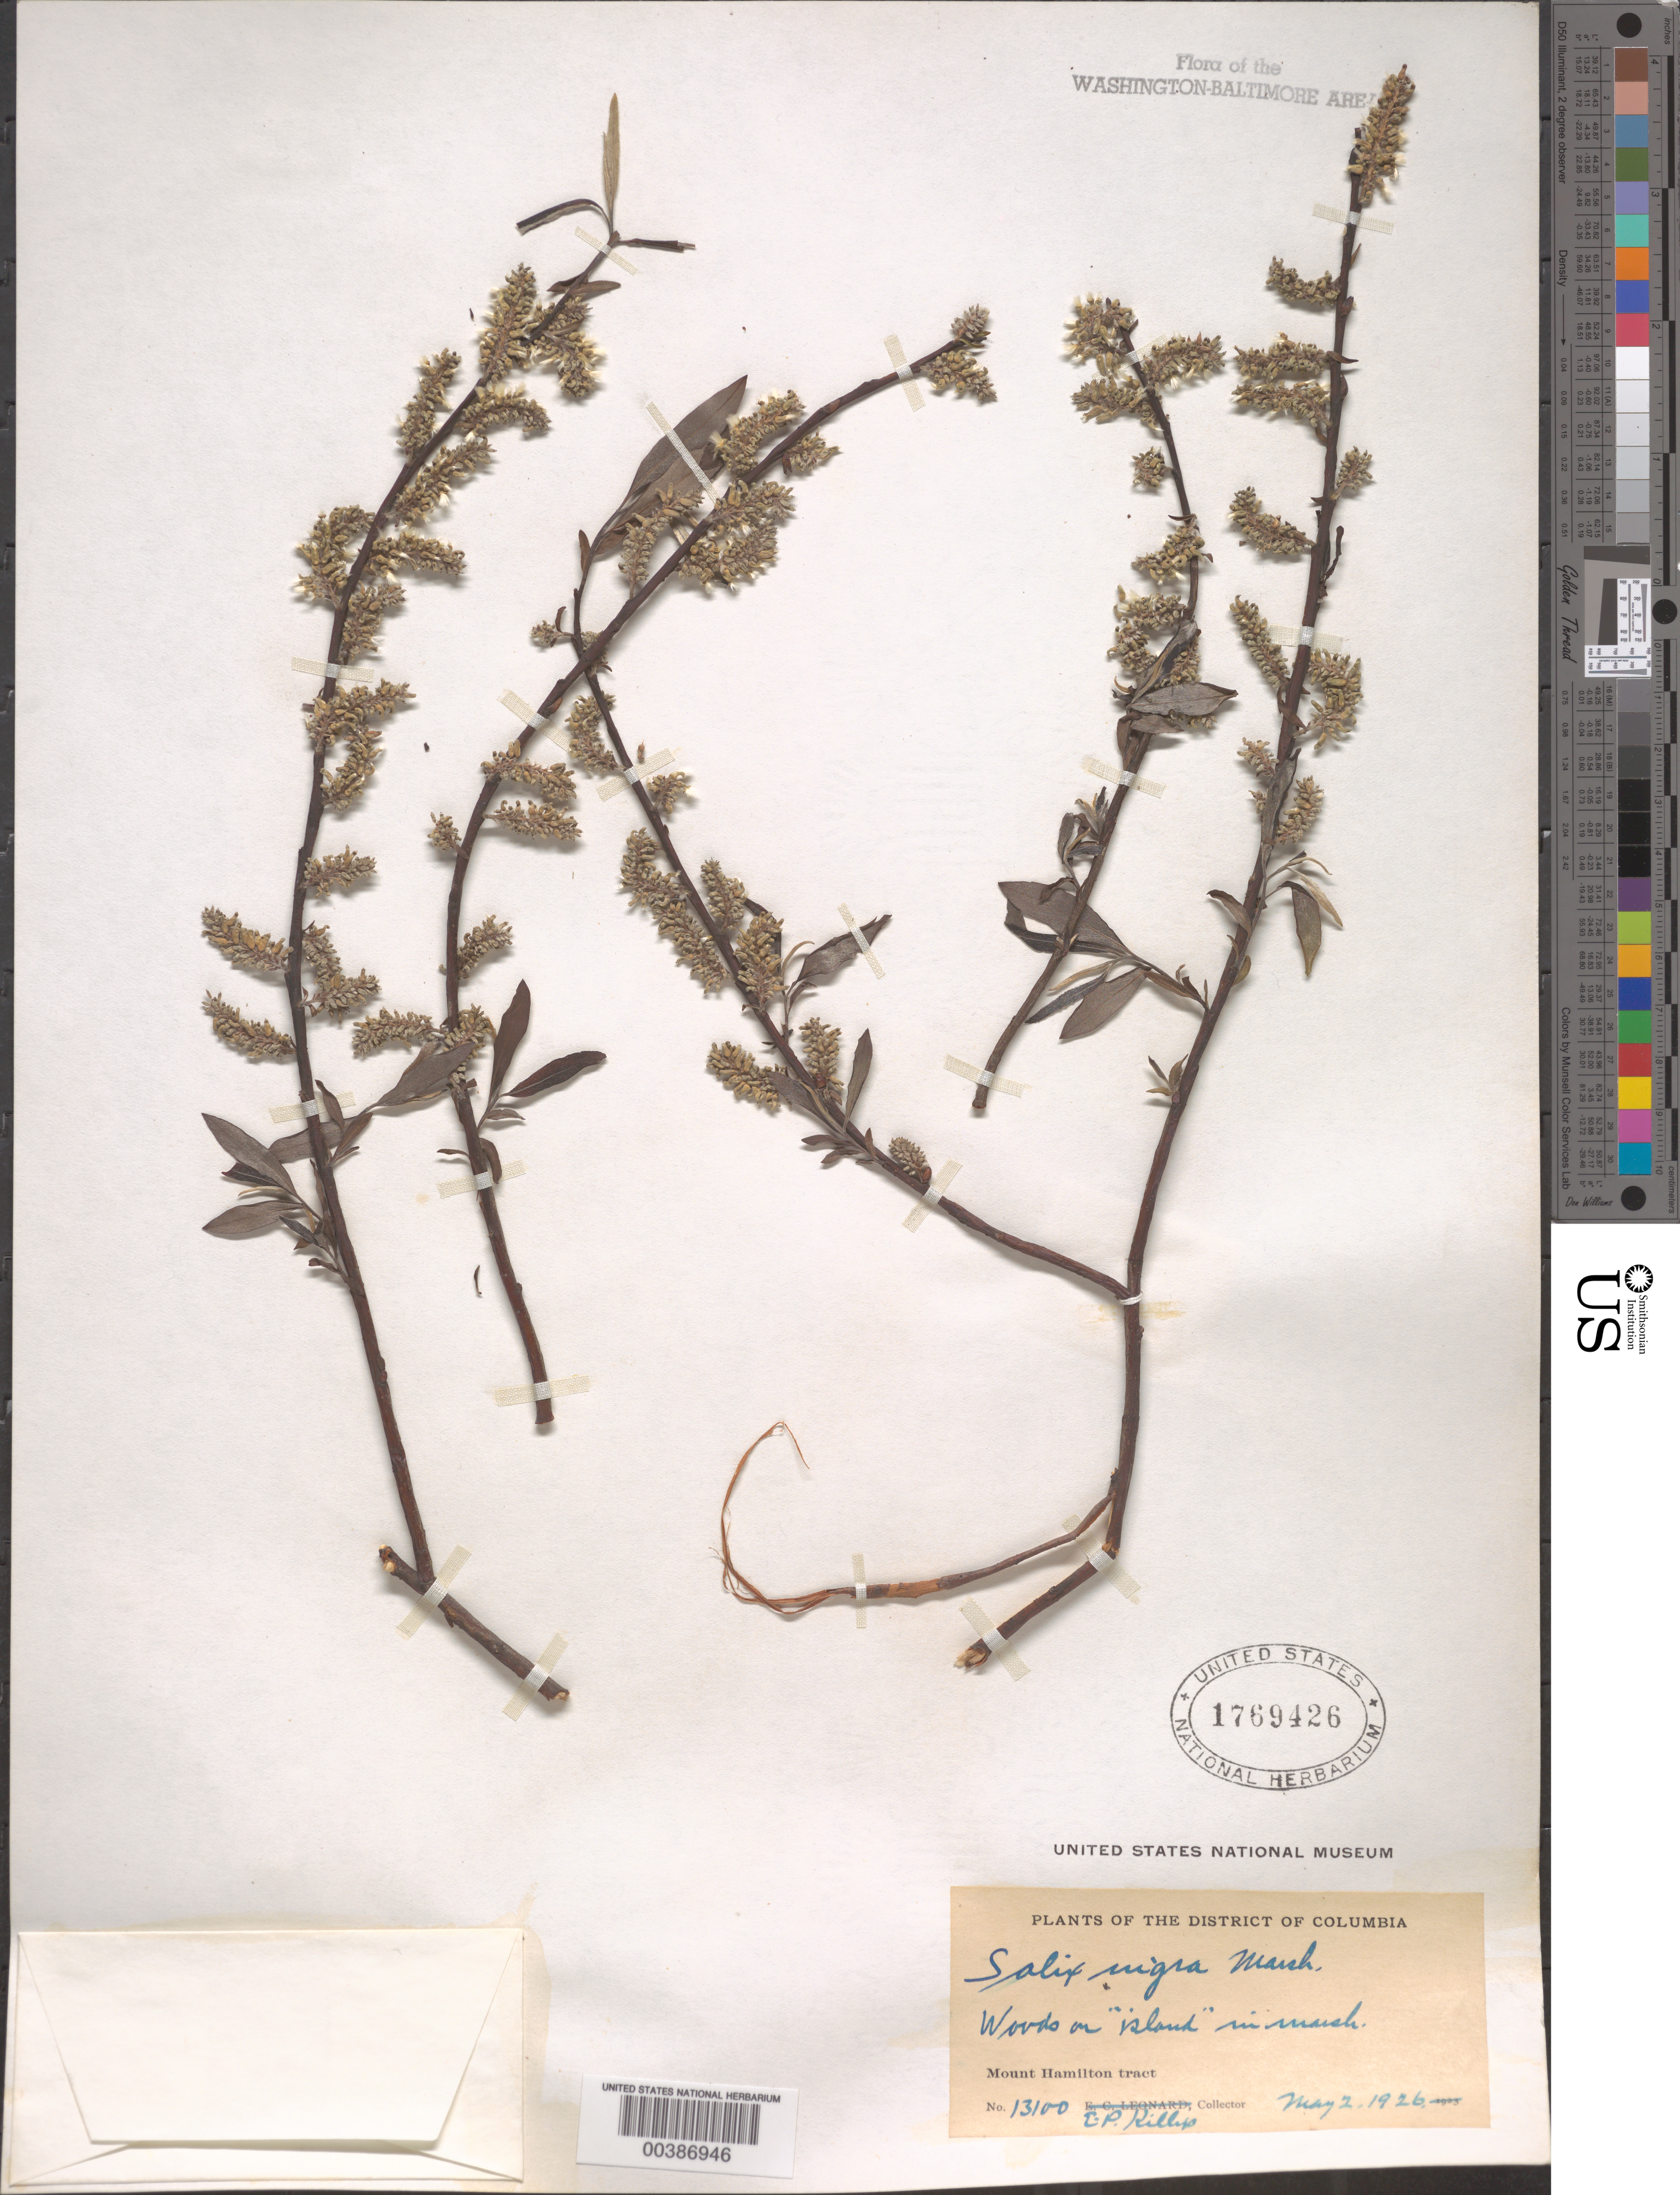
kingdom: Plantae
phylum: Tracheophyta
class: Magnoliopsida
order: Malpighiales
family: Salicaceae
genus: Salix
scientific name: Salix nigra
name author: Marshall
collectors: E. P. Killip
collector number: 13100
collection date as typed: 02 May 1926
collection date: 1926-05-02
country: United States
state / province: District of Columbia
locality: Mount Hamilton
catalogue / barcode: US 1769426